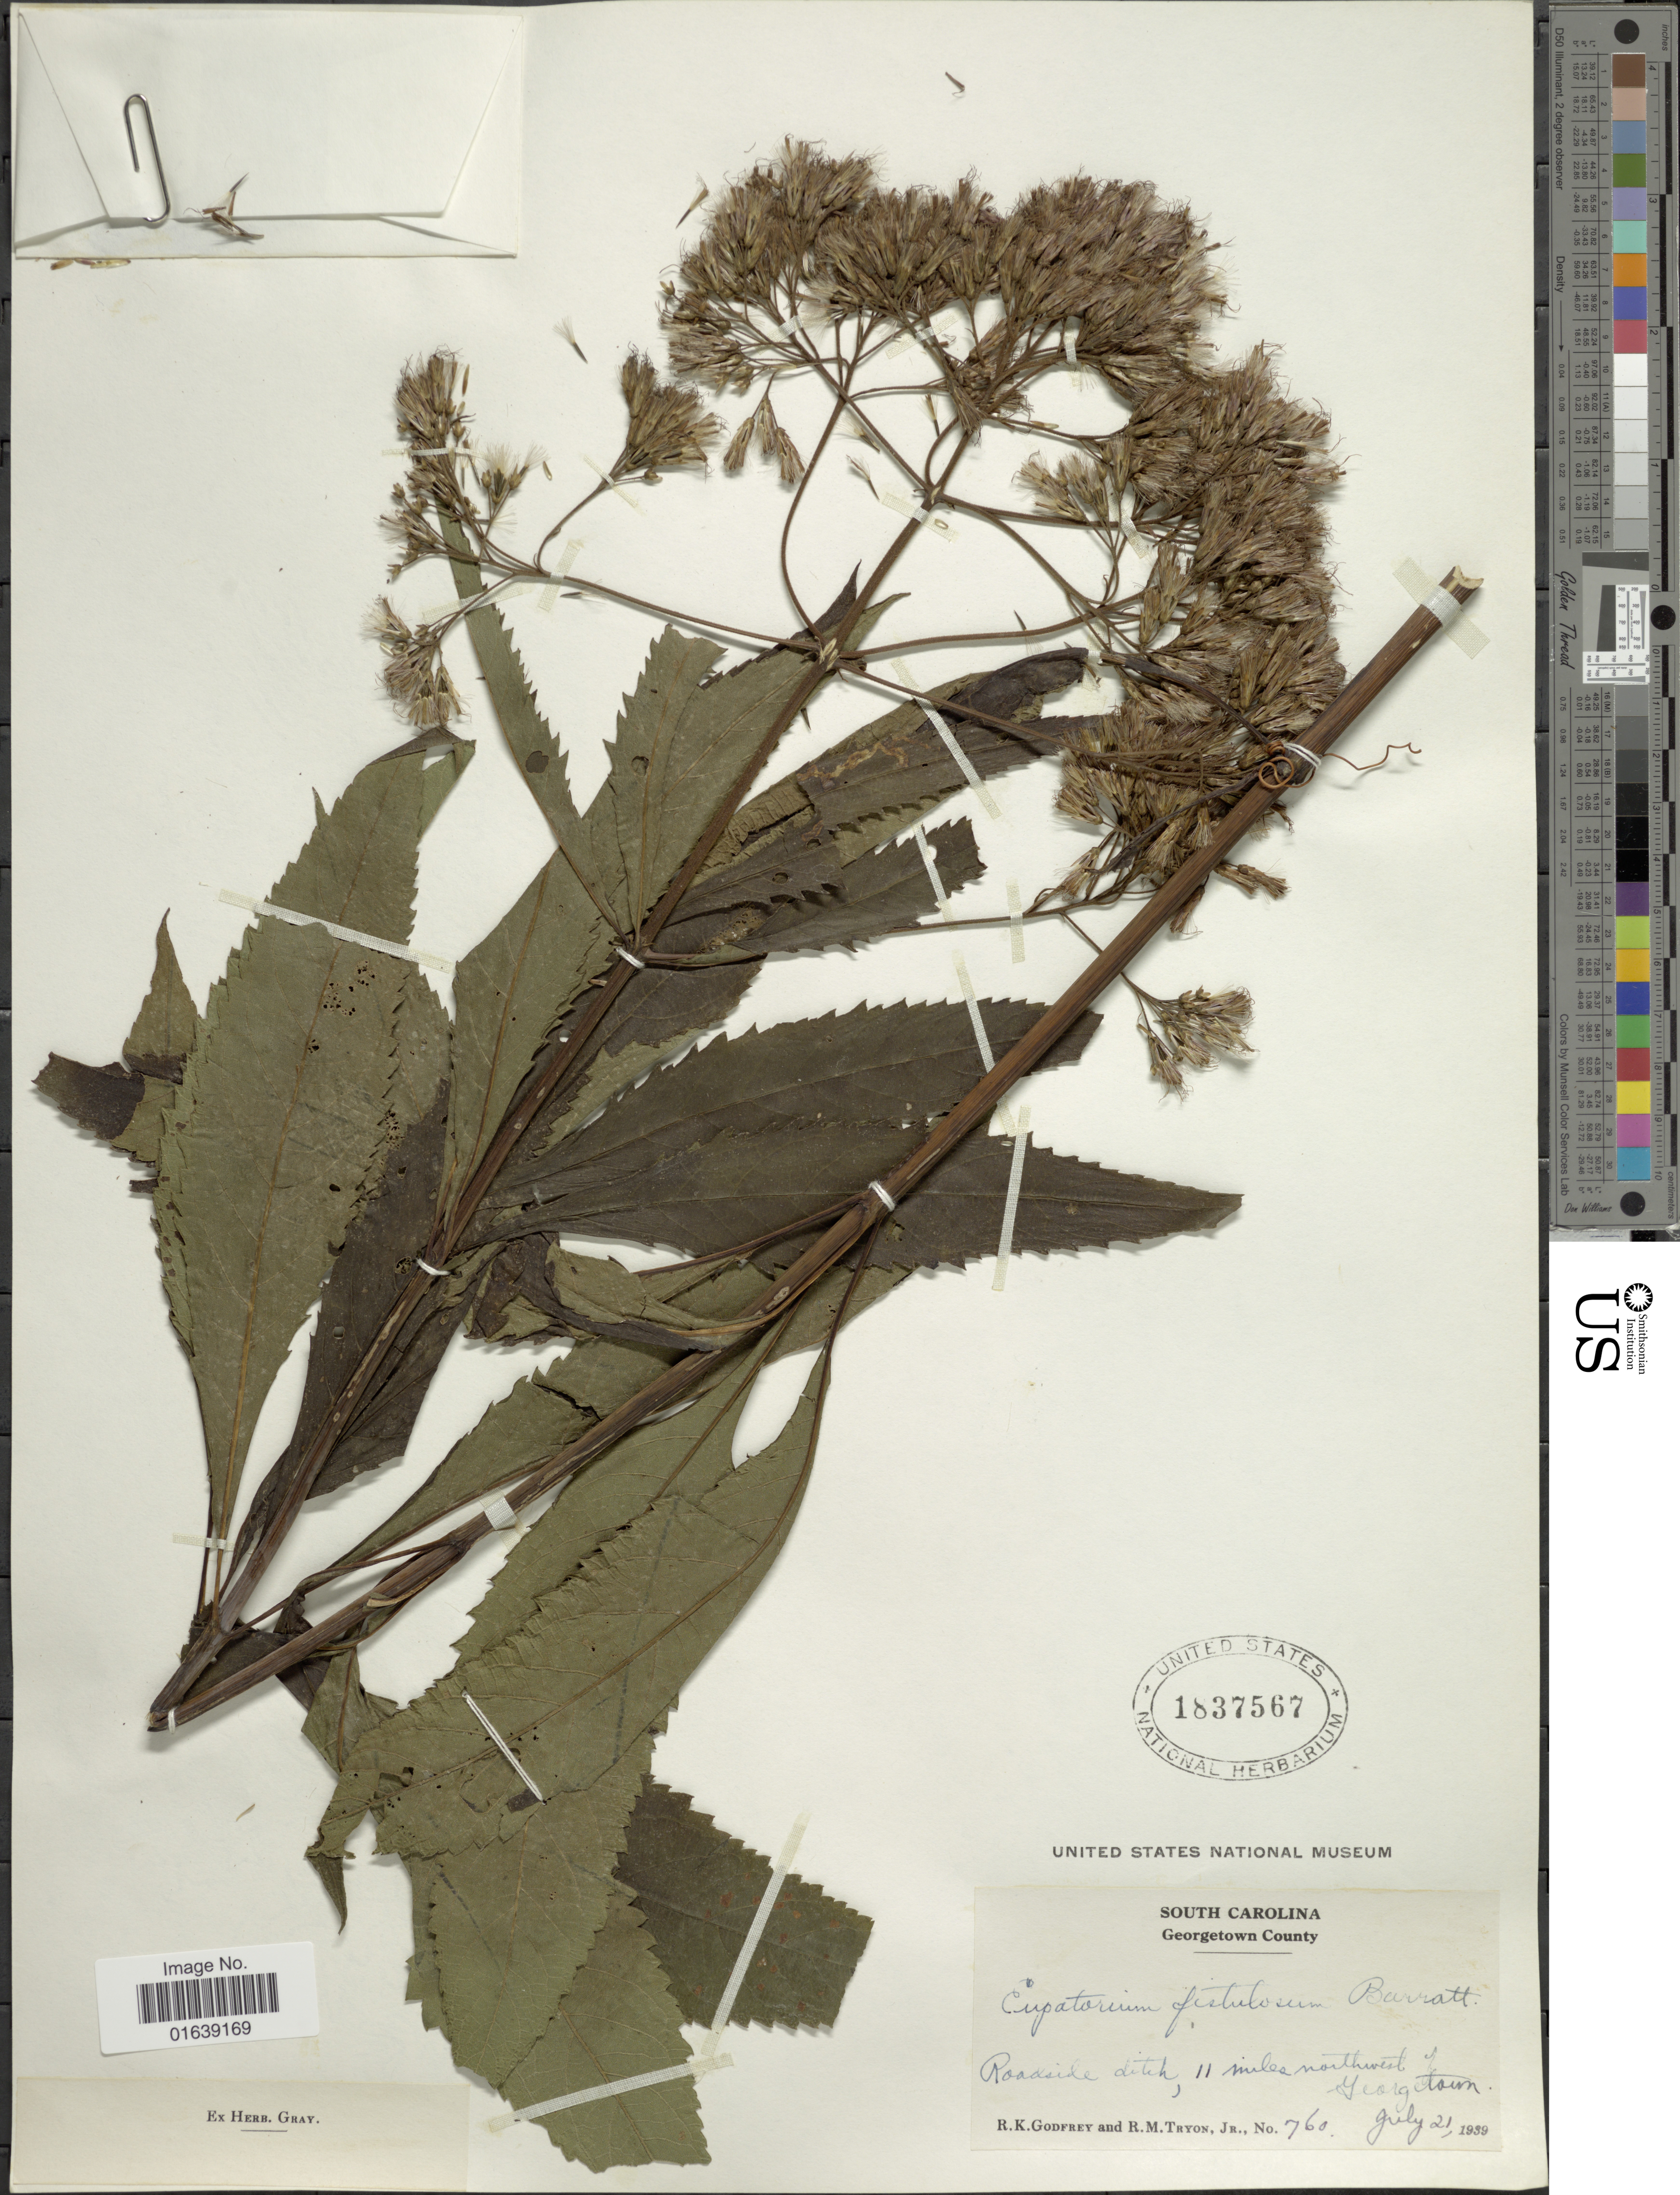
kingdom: Plantae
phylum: Tracheophyta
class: Magnoliopsida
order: Asterales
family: Asteraceae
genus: Eupatorium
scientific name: Eupatorium fistulosum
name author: Barratt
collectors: R. K. Godfrey & R. M. Tryon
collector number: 760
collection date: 1939-07-21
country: United States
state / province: South Carolina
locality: George County. Roadside ditch, 11 miles northwest of Georgetown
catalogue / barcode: US 1837567